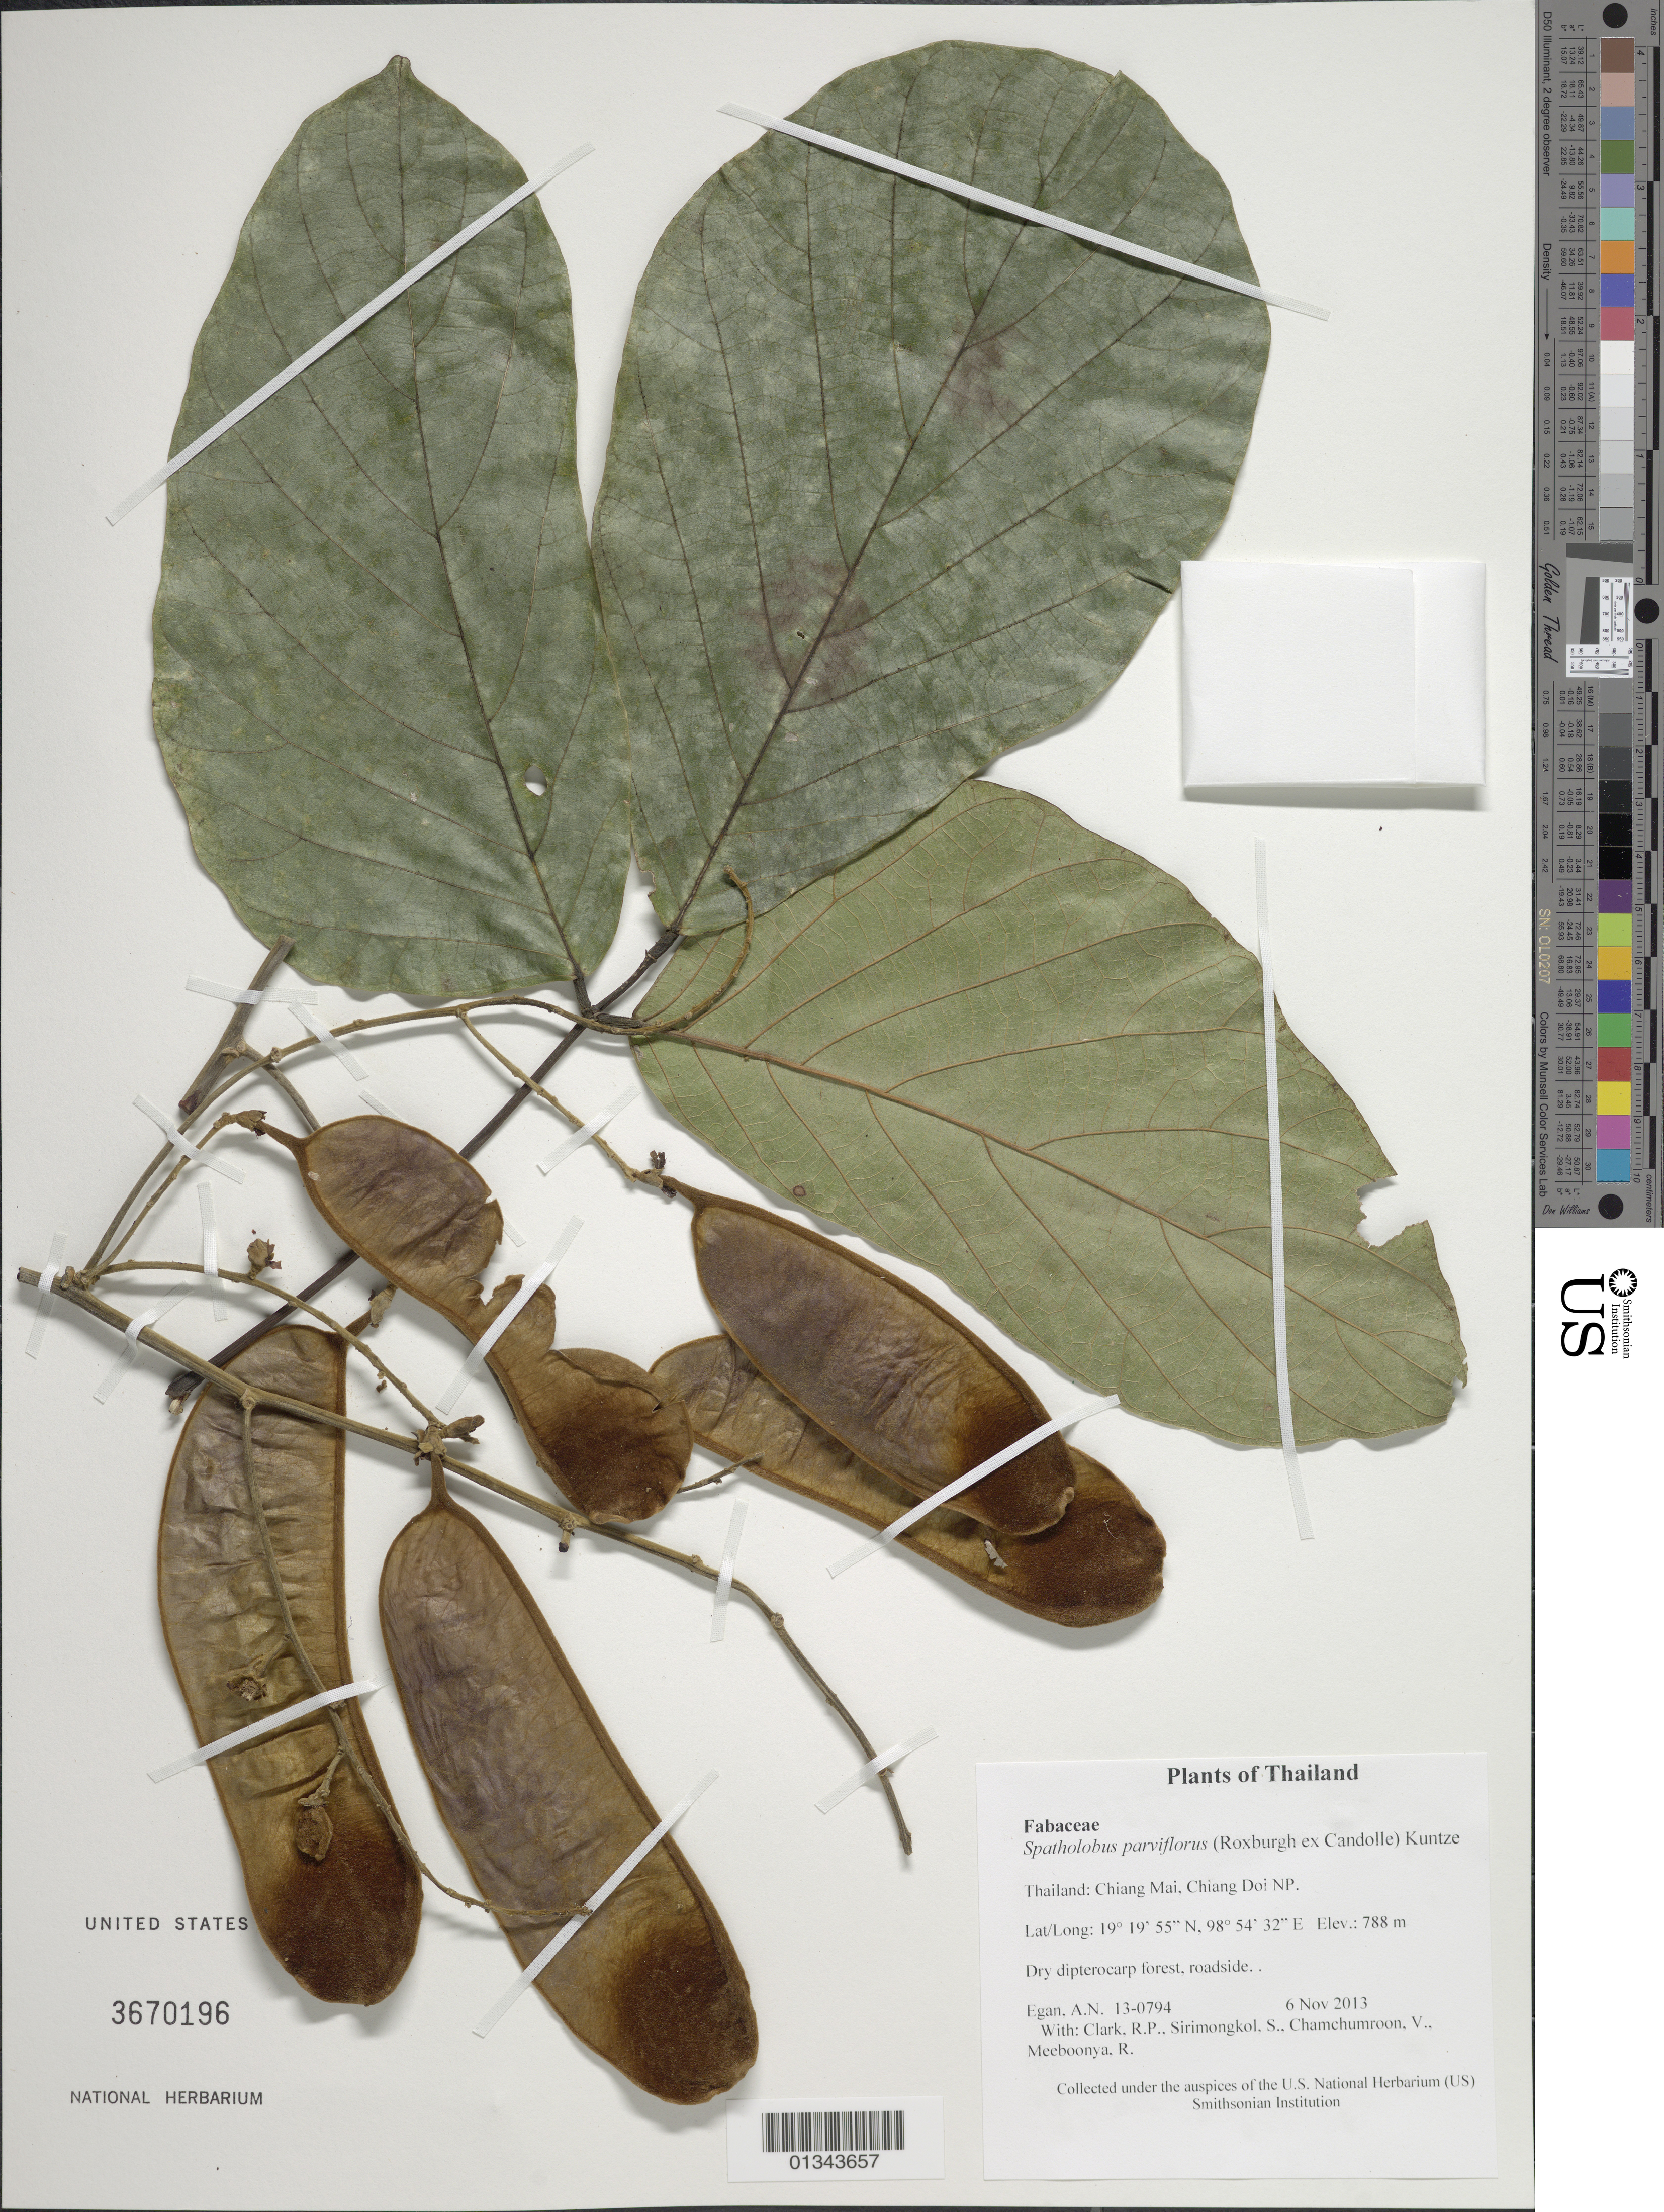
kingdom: Plantae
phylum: Tracheophyta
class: Magnoliopsida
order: Fabales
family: Fabaceae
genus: Spatholobus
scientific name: Spatholobus parviflorus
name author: (Roxb. ex G. Don) Kuntze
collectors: A. N. Egan, R. P. Clark, S. Sirimongkol, V. Chamchumroon & R. Meeboonya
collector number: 13-0794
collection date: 2013-11-06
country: Thailand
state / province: Chiang Mai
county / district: Mueang Chiang Mai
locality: Chiang Doi NP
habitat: Dry dipterocarp forest, roadside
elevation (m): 788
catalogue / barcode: US 3670196